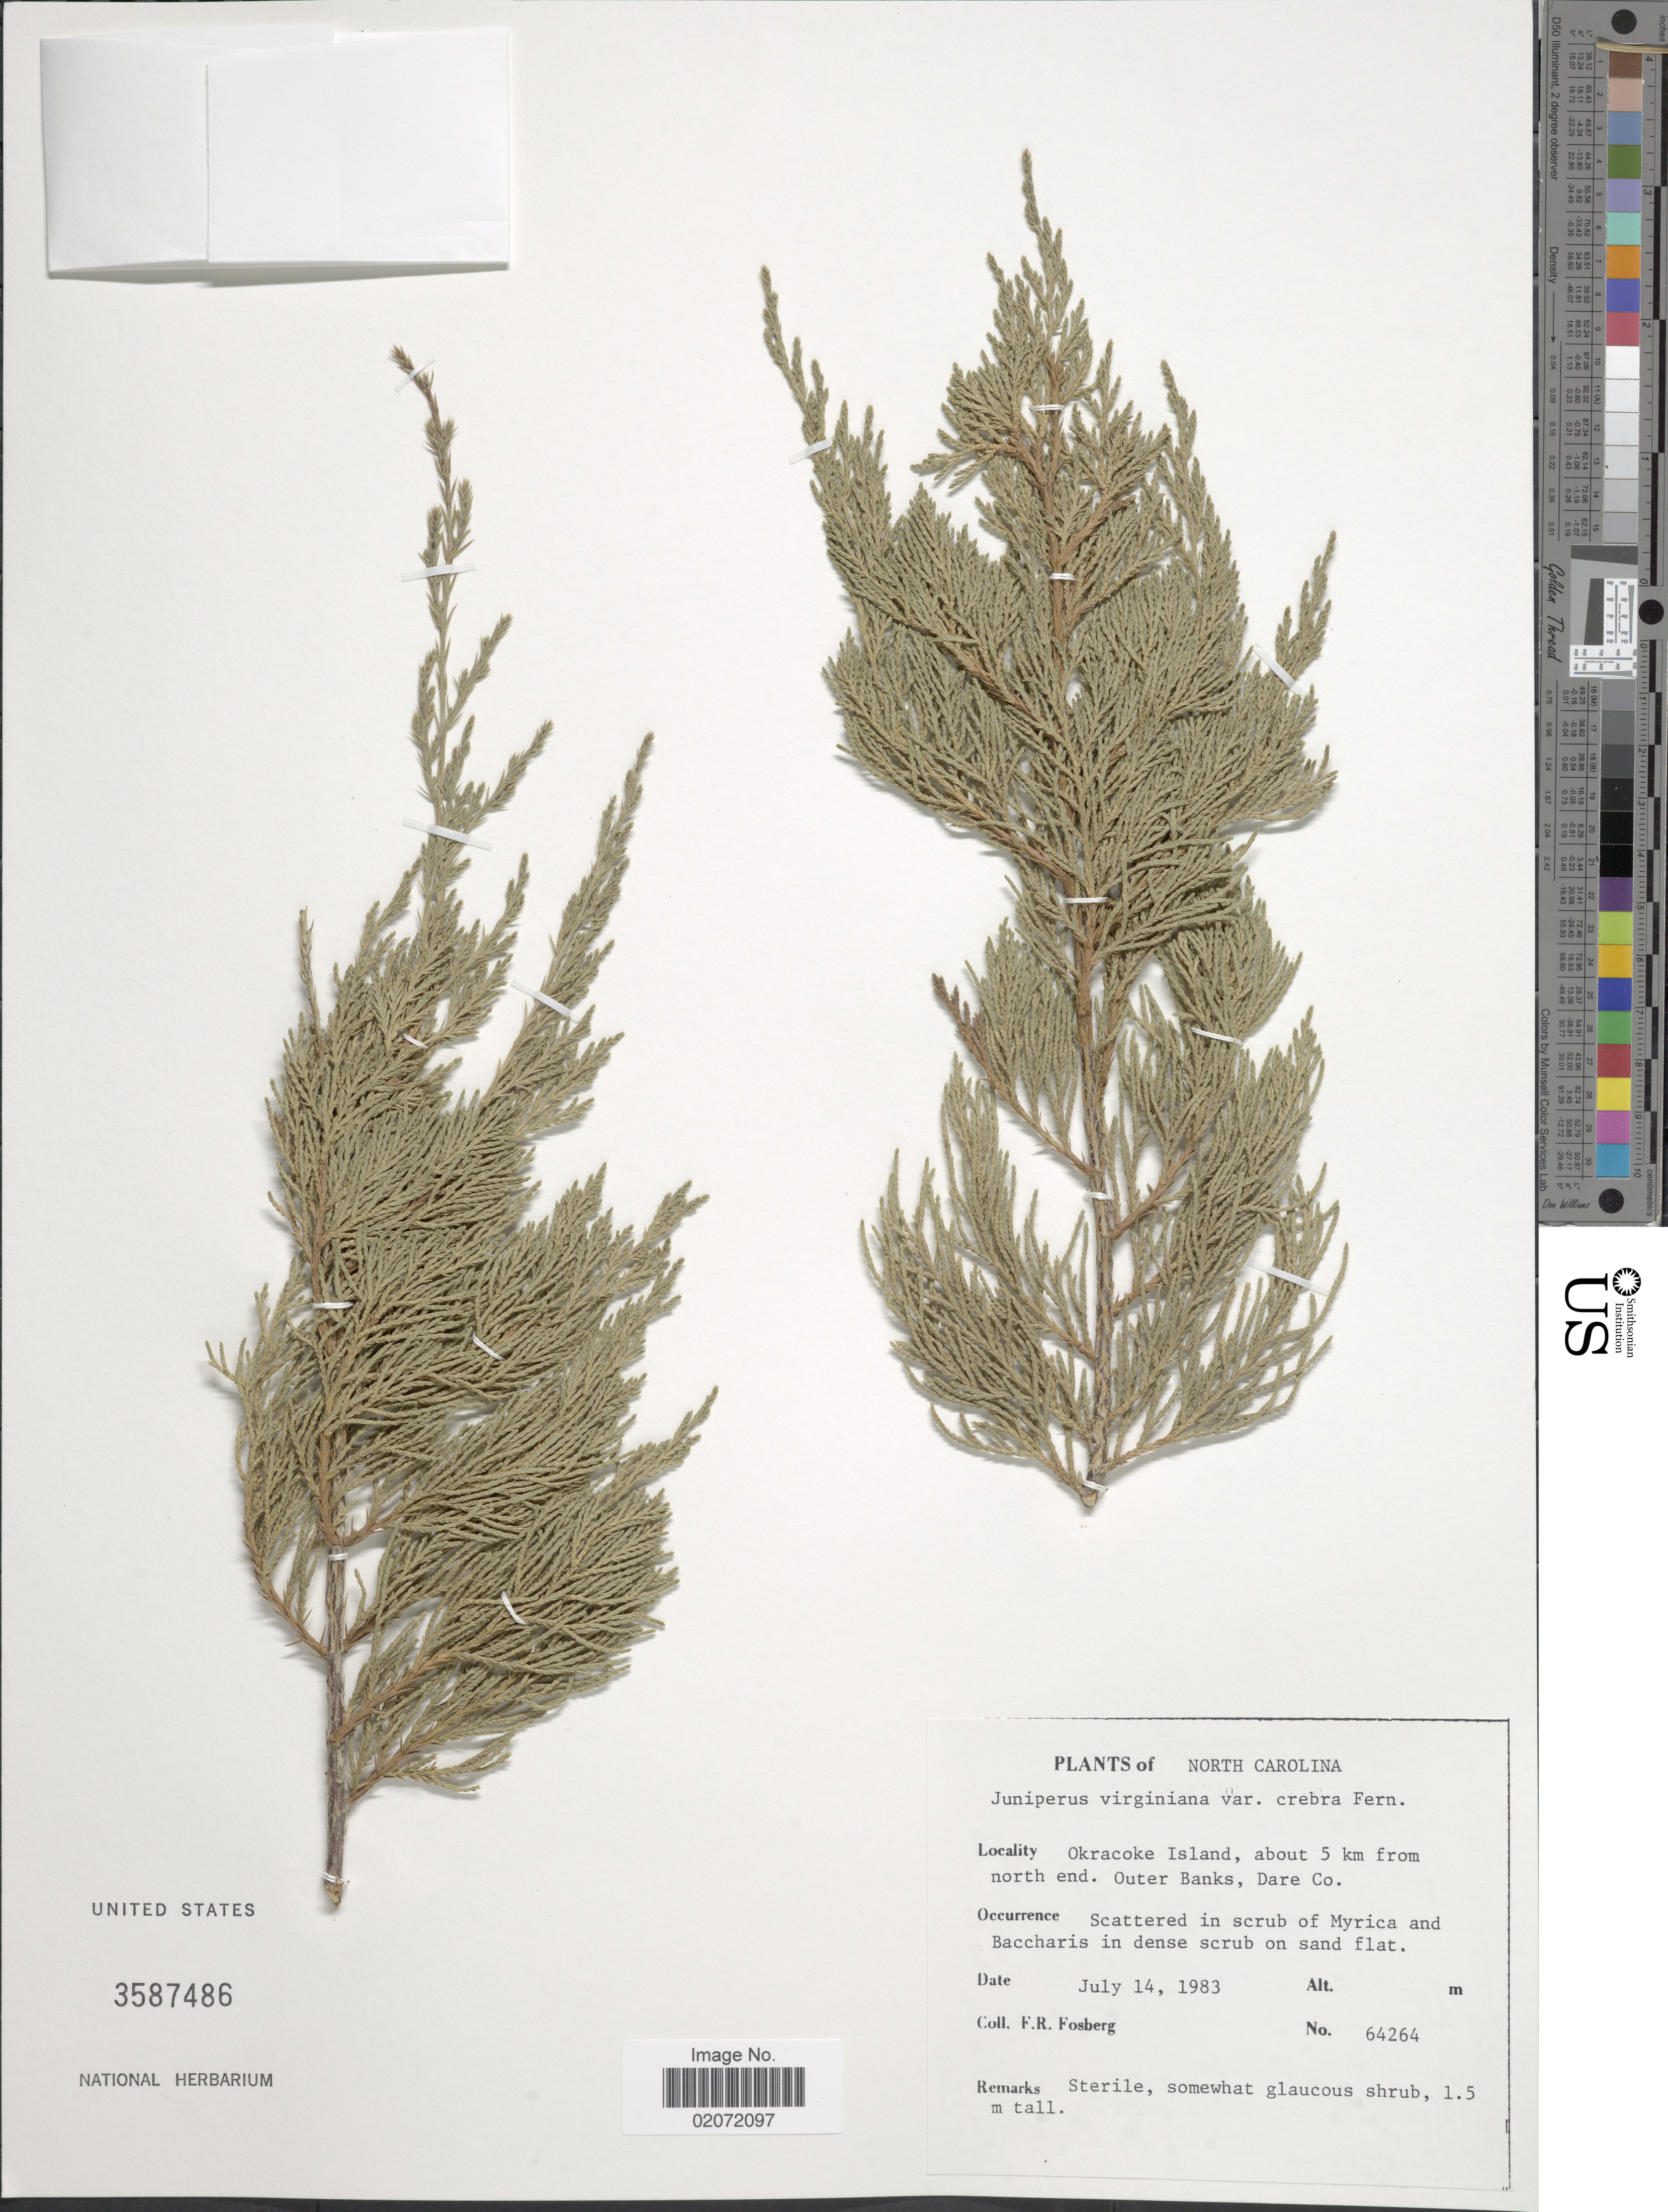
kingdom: Plantae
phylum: Tracheophyta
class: Pinopsida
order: Pinales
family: Cupressaceae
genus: Juniperus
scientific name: Juniperus virginiana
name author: L.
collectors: F. R. Fosberg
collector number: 64264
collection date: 1983-07-14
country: United States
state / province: North Carolina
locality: North Carolina. Okracoke Island, about 5 km from north end Outer Banks, Dare Co.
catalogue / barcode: US 3587486